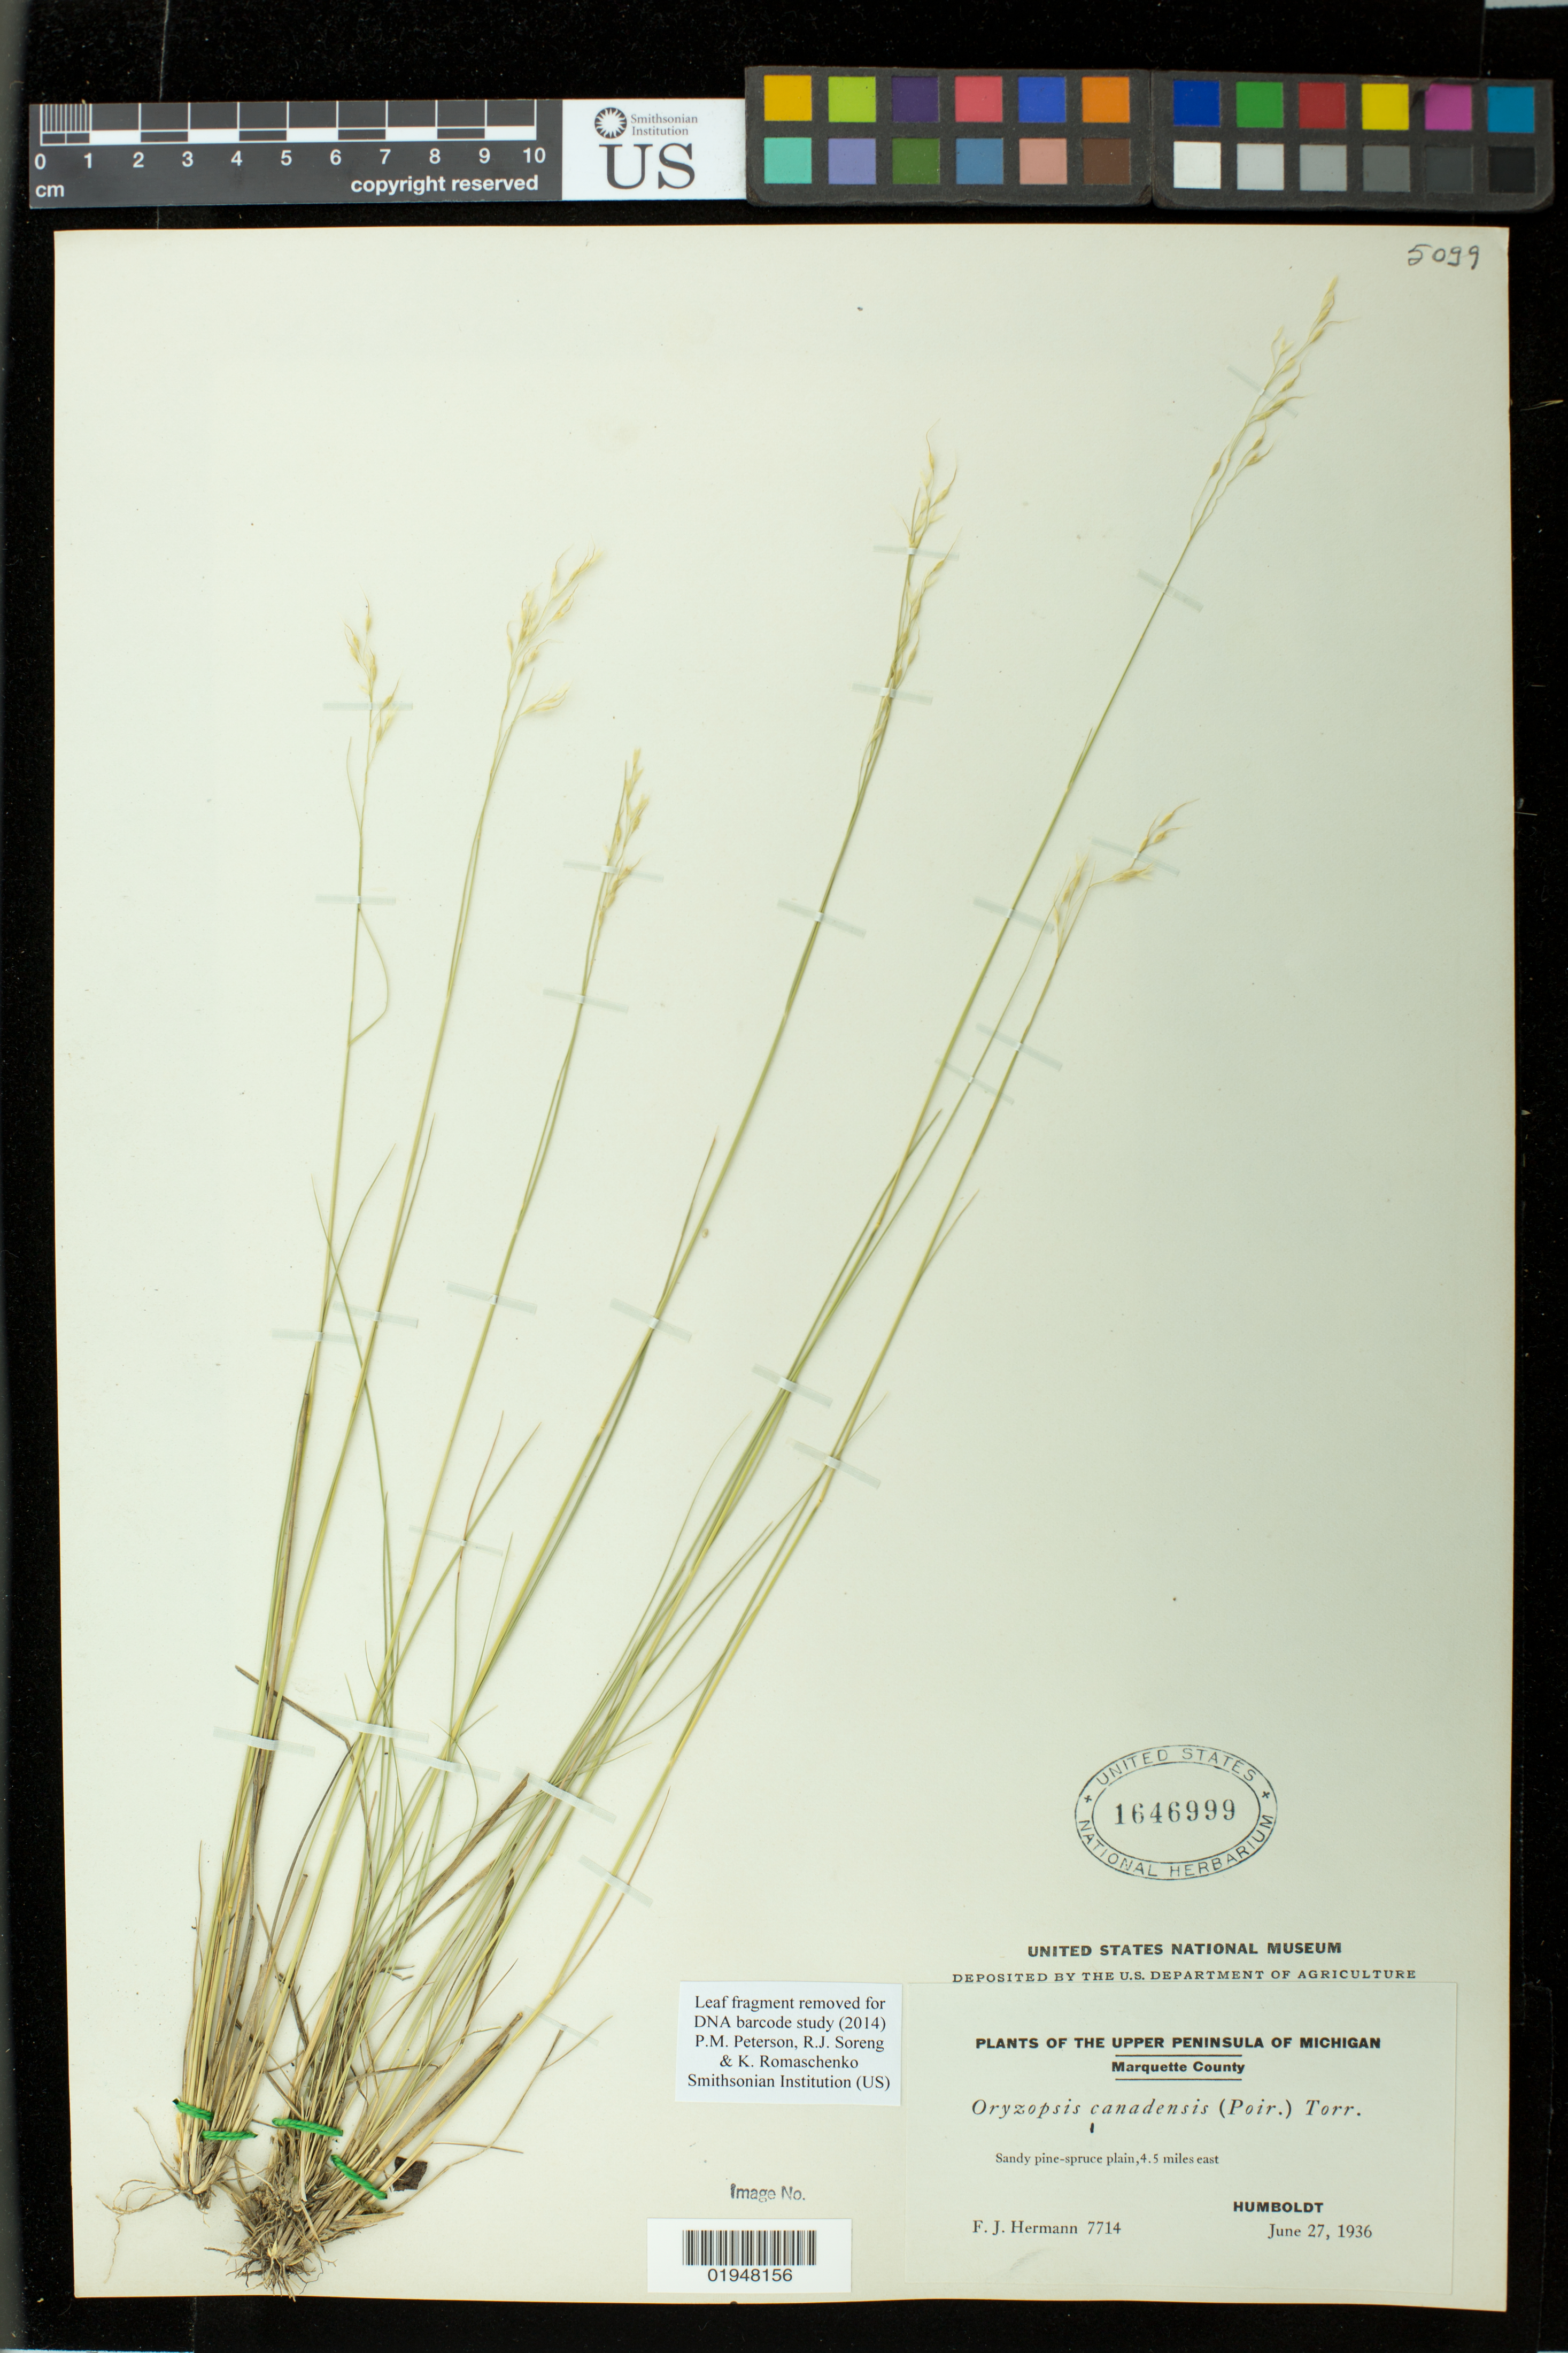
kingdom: Plantae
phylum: Tracheophyta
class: Liliopsida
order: Poales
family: Poaceae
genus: Piptatheropsis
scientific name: Piptatheropsis canadensis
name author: (Poir.) Romasch. et al.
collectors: F. J. Hermann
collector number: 7714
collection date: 1936-06-27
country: United States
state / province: Michigan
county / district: Marquette County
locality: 4.5 miles east Humboldt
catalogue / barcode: US 1646999